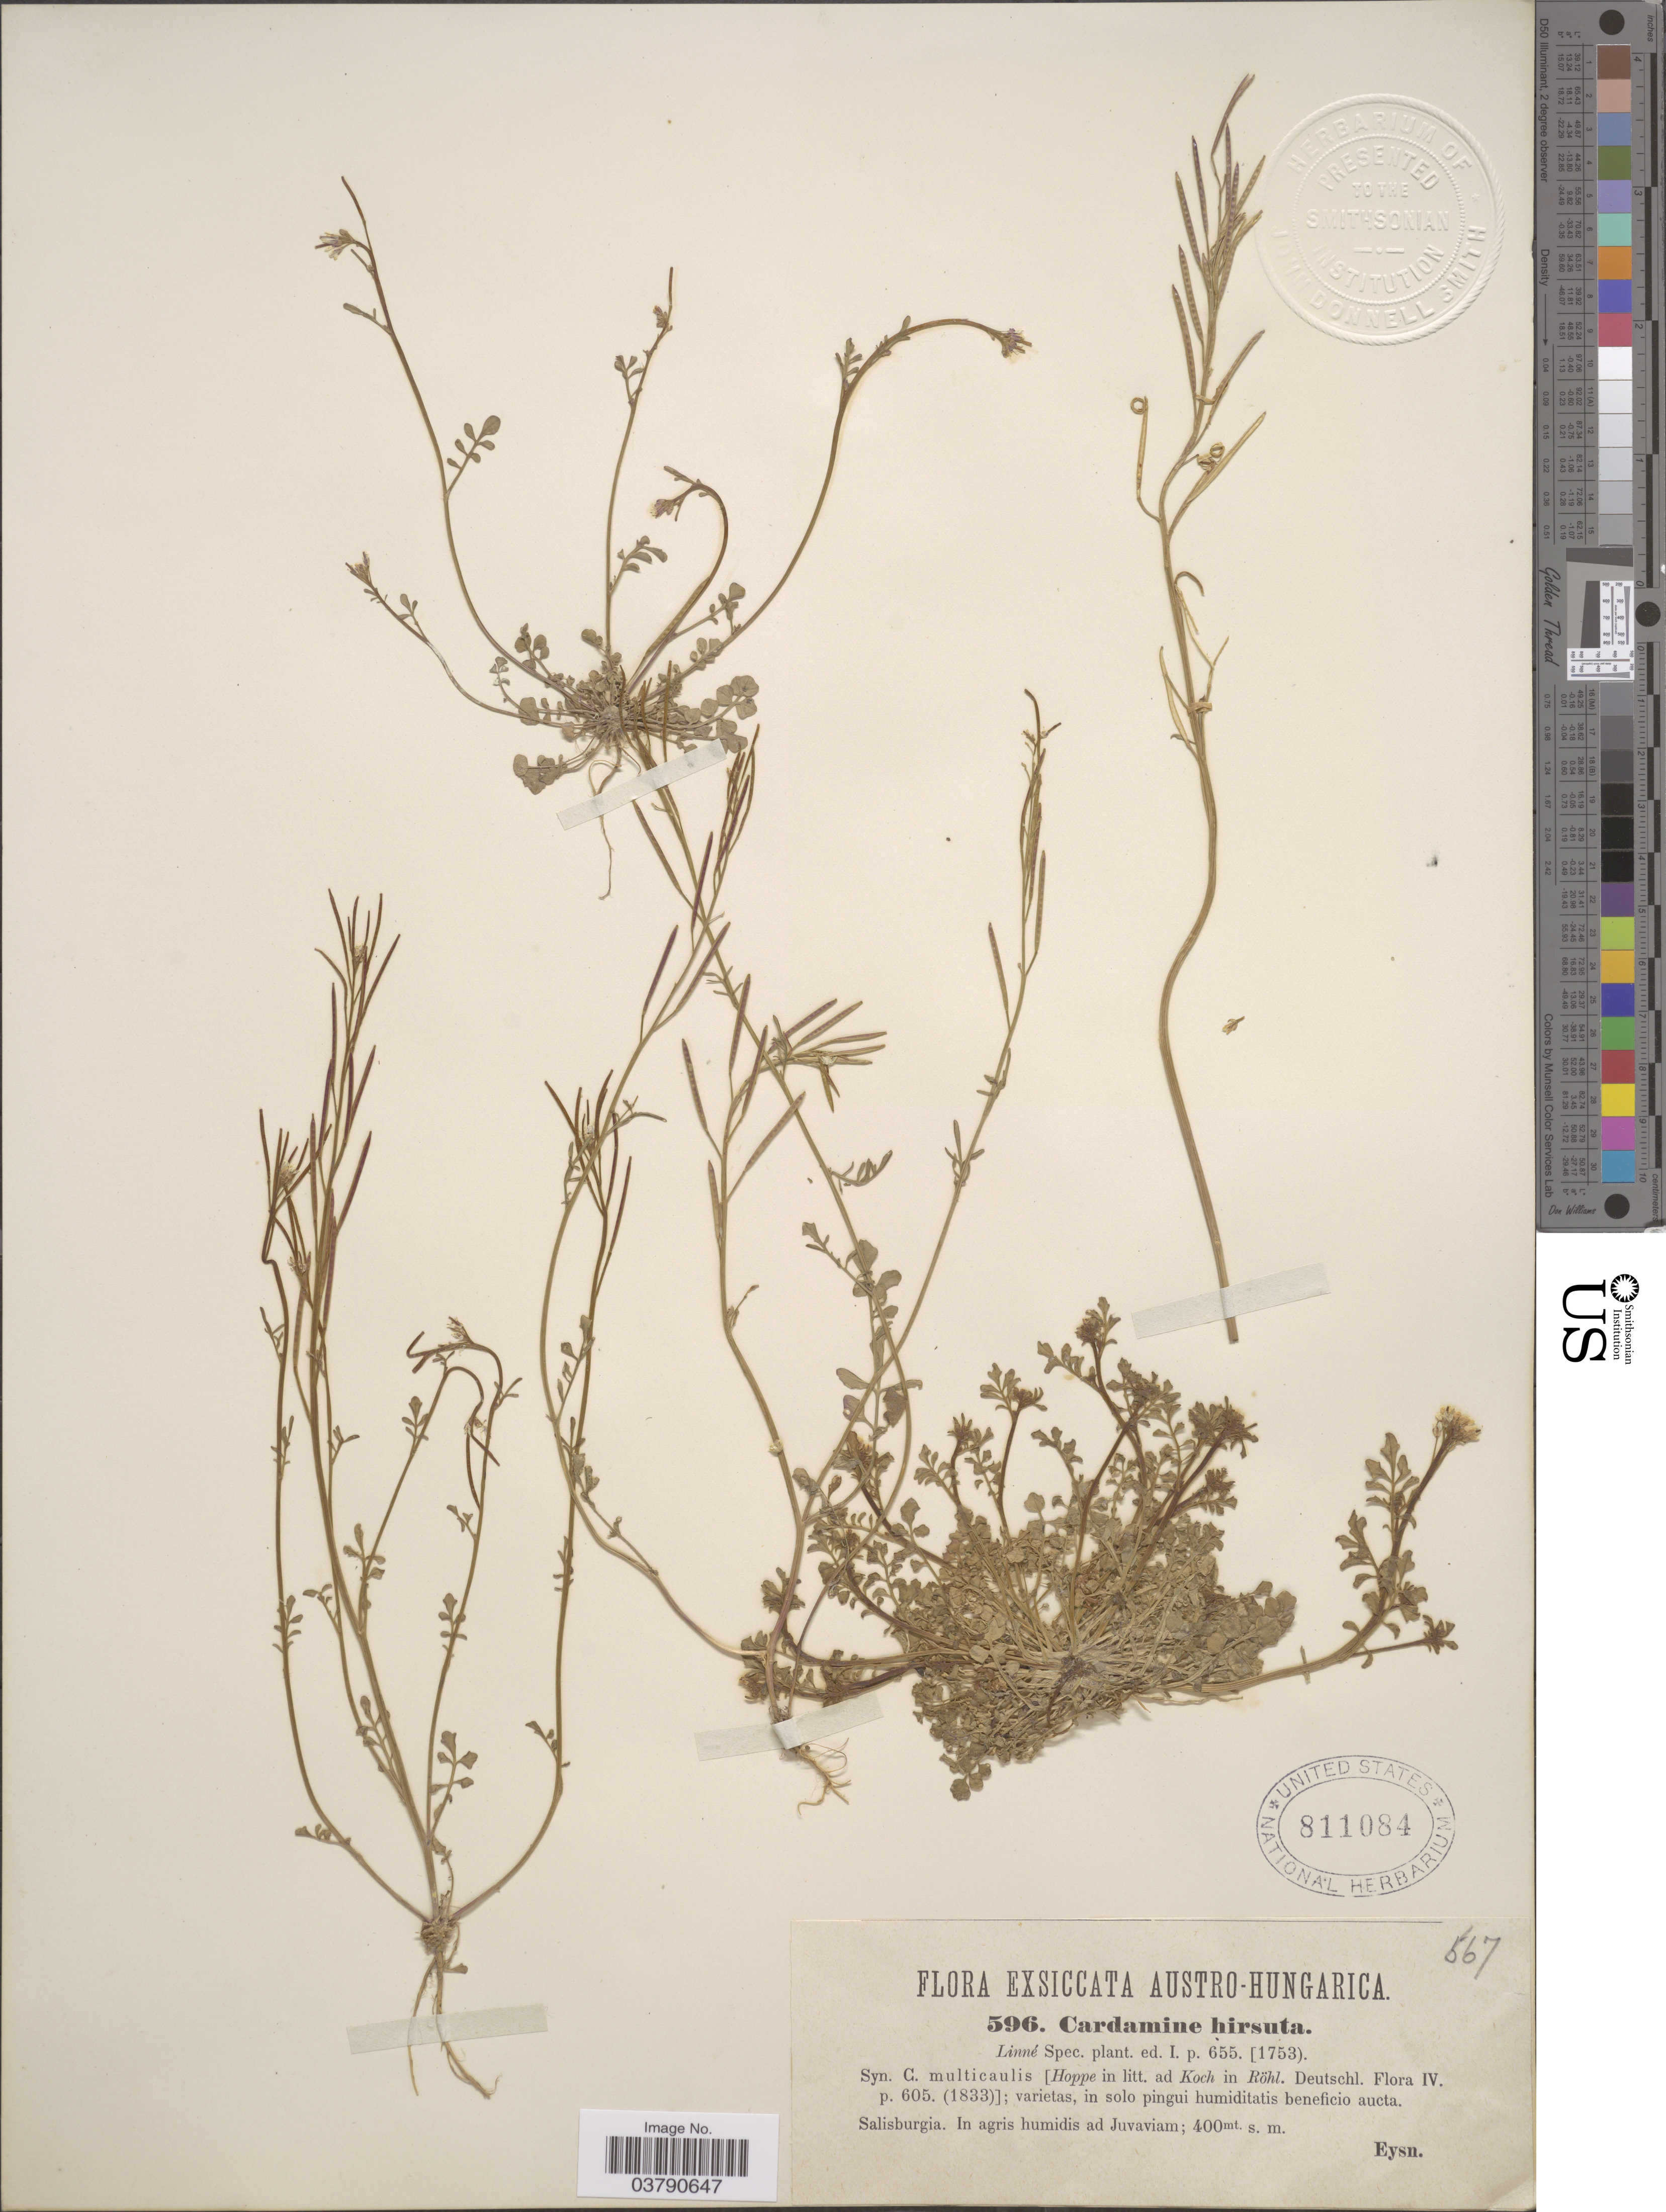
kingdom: Plantae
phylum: Tracheophyta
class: Magnoliopsida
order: Brassicales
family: Brassicaceae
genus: Cardamine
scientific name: Cardamine hirsuta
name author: L.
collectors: -. Eysn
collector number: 596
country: Austria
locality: Austro-Hungarica. Salisburgia. In agris humidis ad Juvaviam.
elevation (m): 400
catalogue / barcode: US 811084